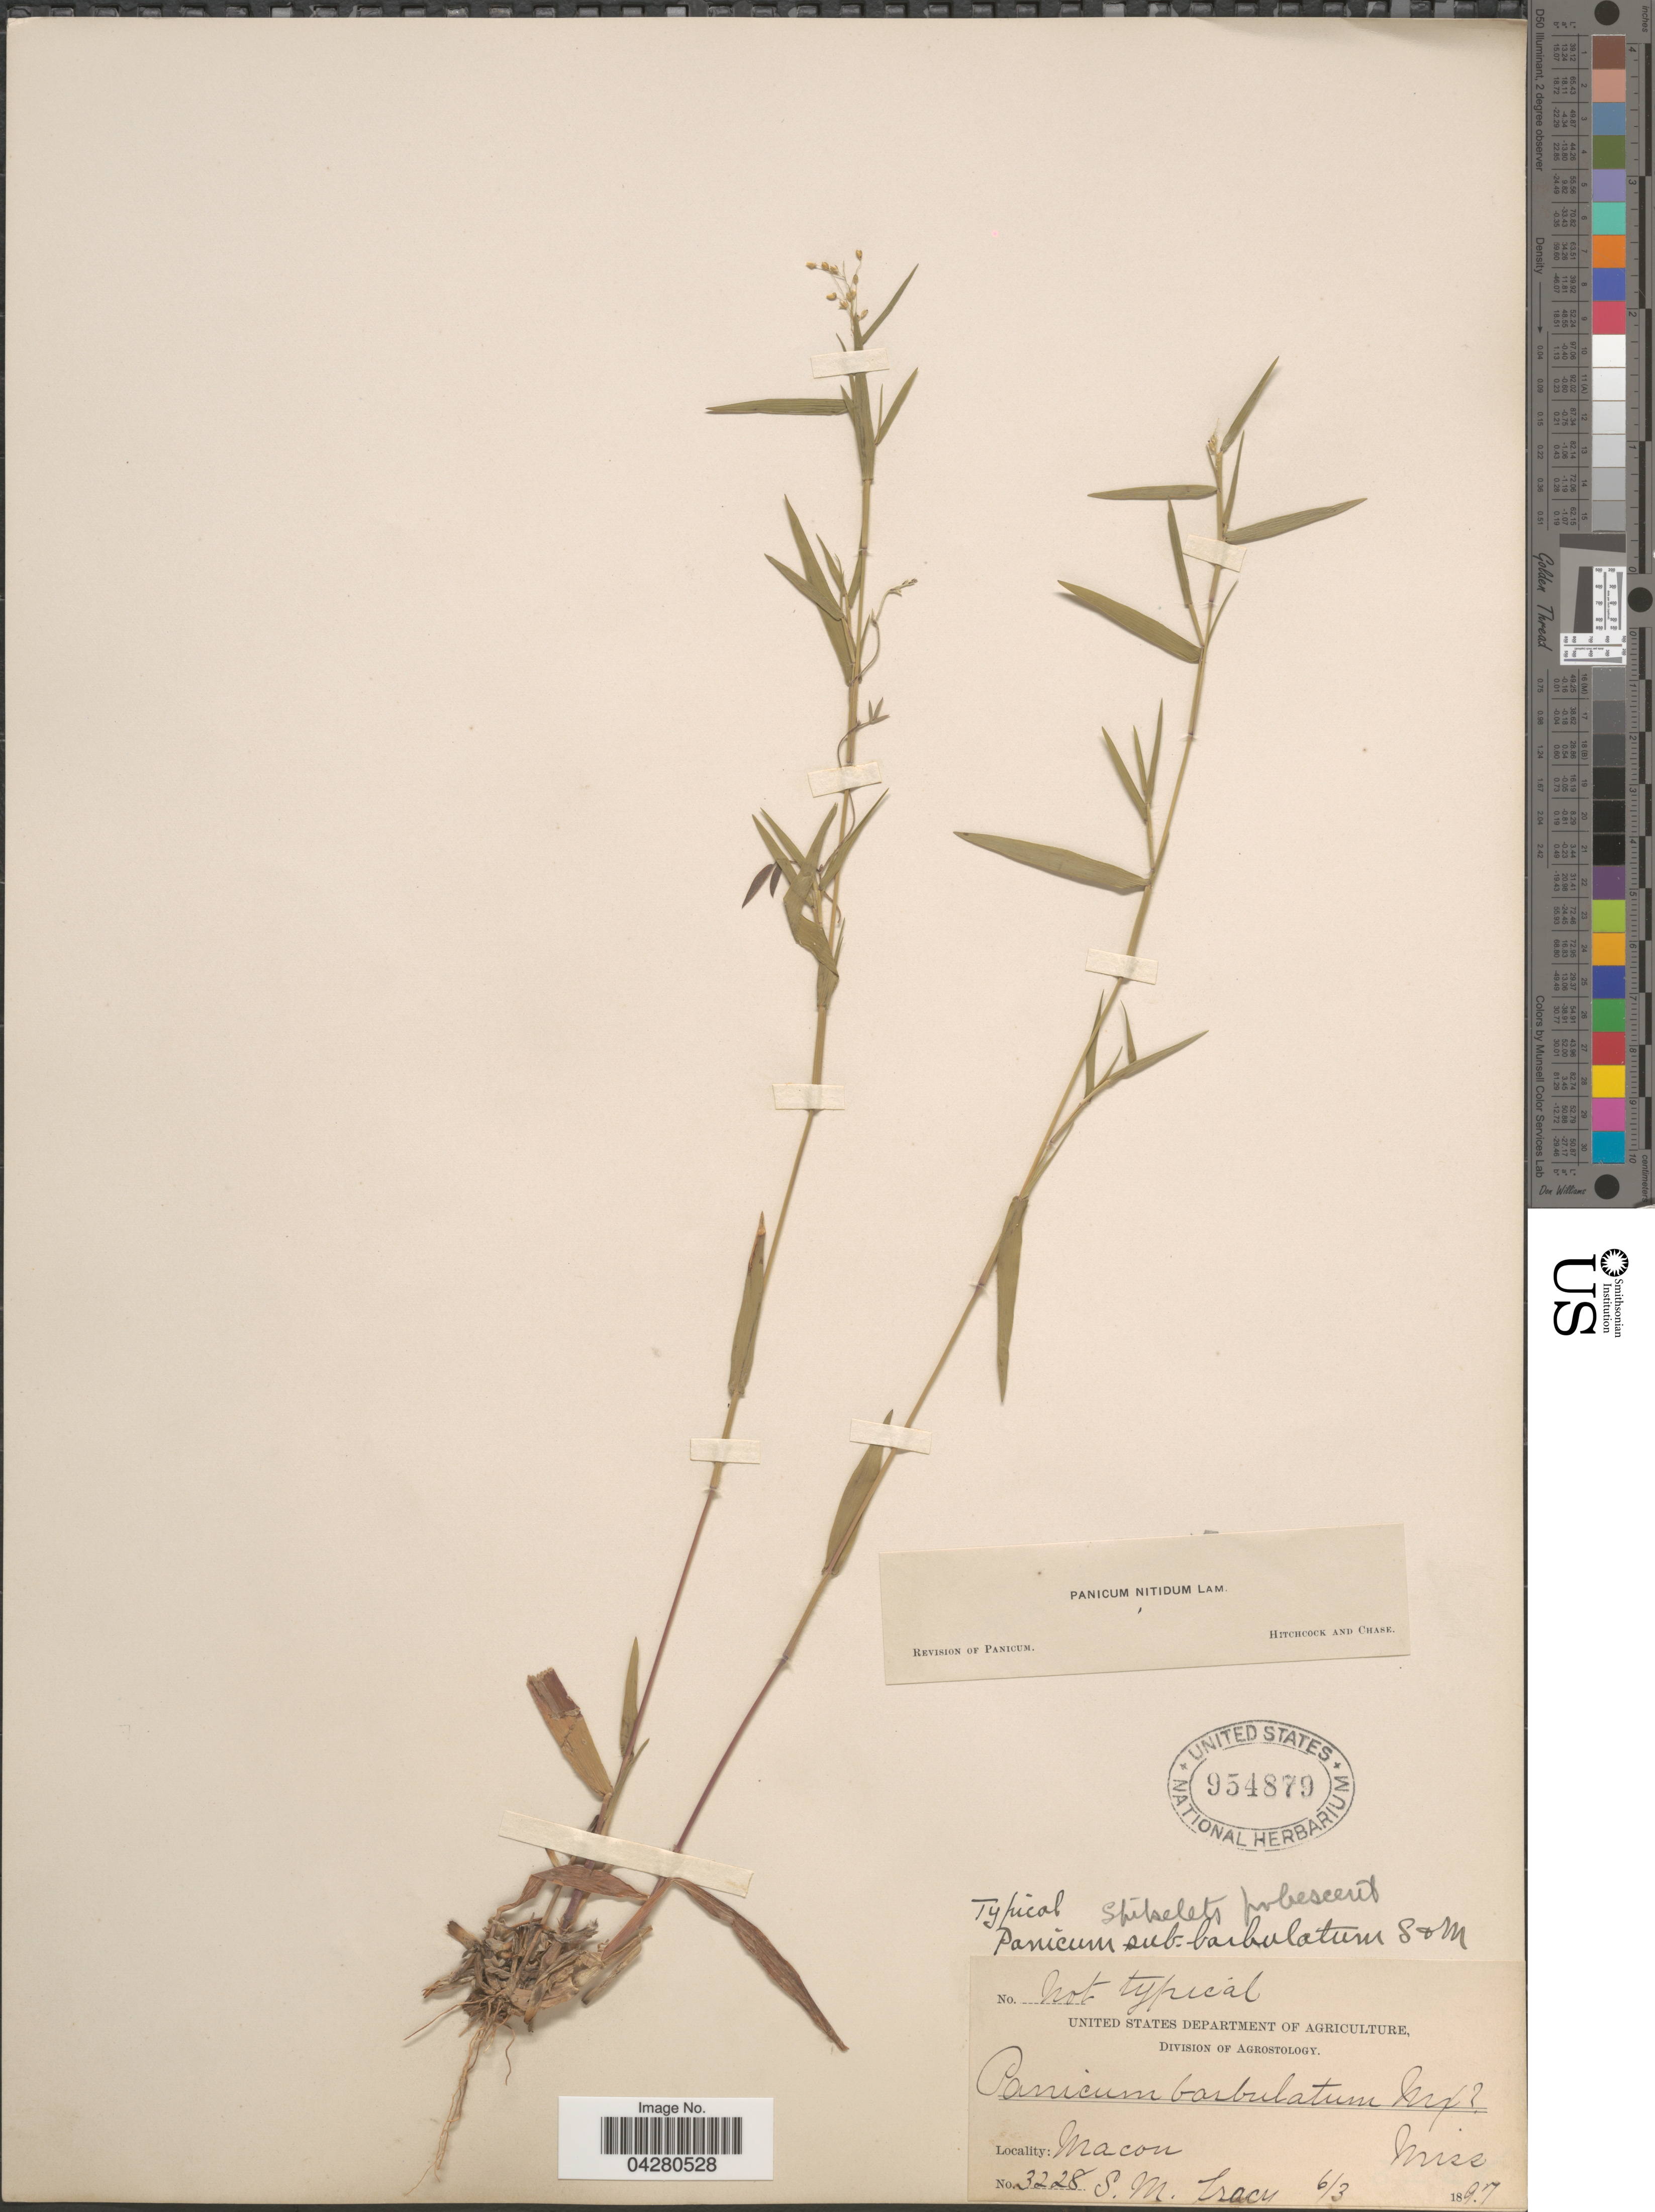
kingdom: Plantae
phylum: Tracheophyta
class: Liliopsida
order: Poales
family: Poaceae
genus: Dichanthelium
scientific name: Dichanthelium dichotomum var. dichotomum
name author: (L.) Gould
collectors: S. M. Tracy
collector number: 3228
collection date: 1897-06-03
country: United States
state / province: Mississippi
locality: Macon.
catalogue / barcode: US 954879